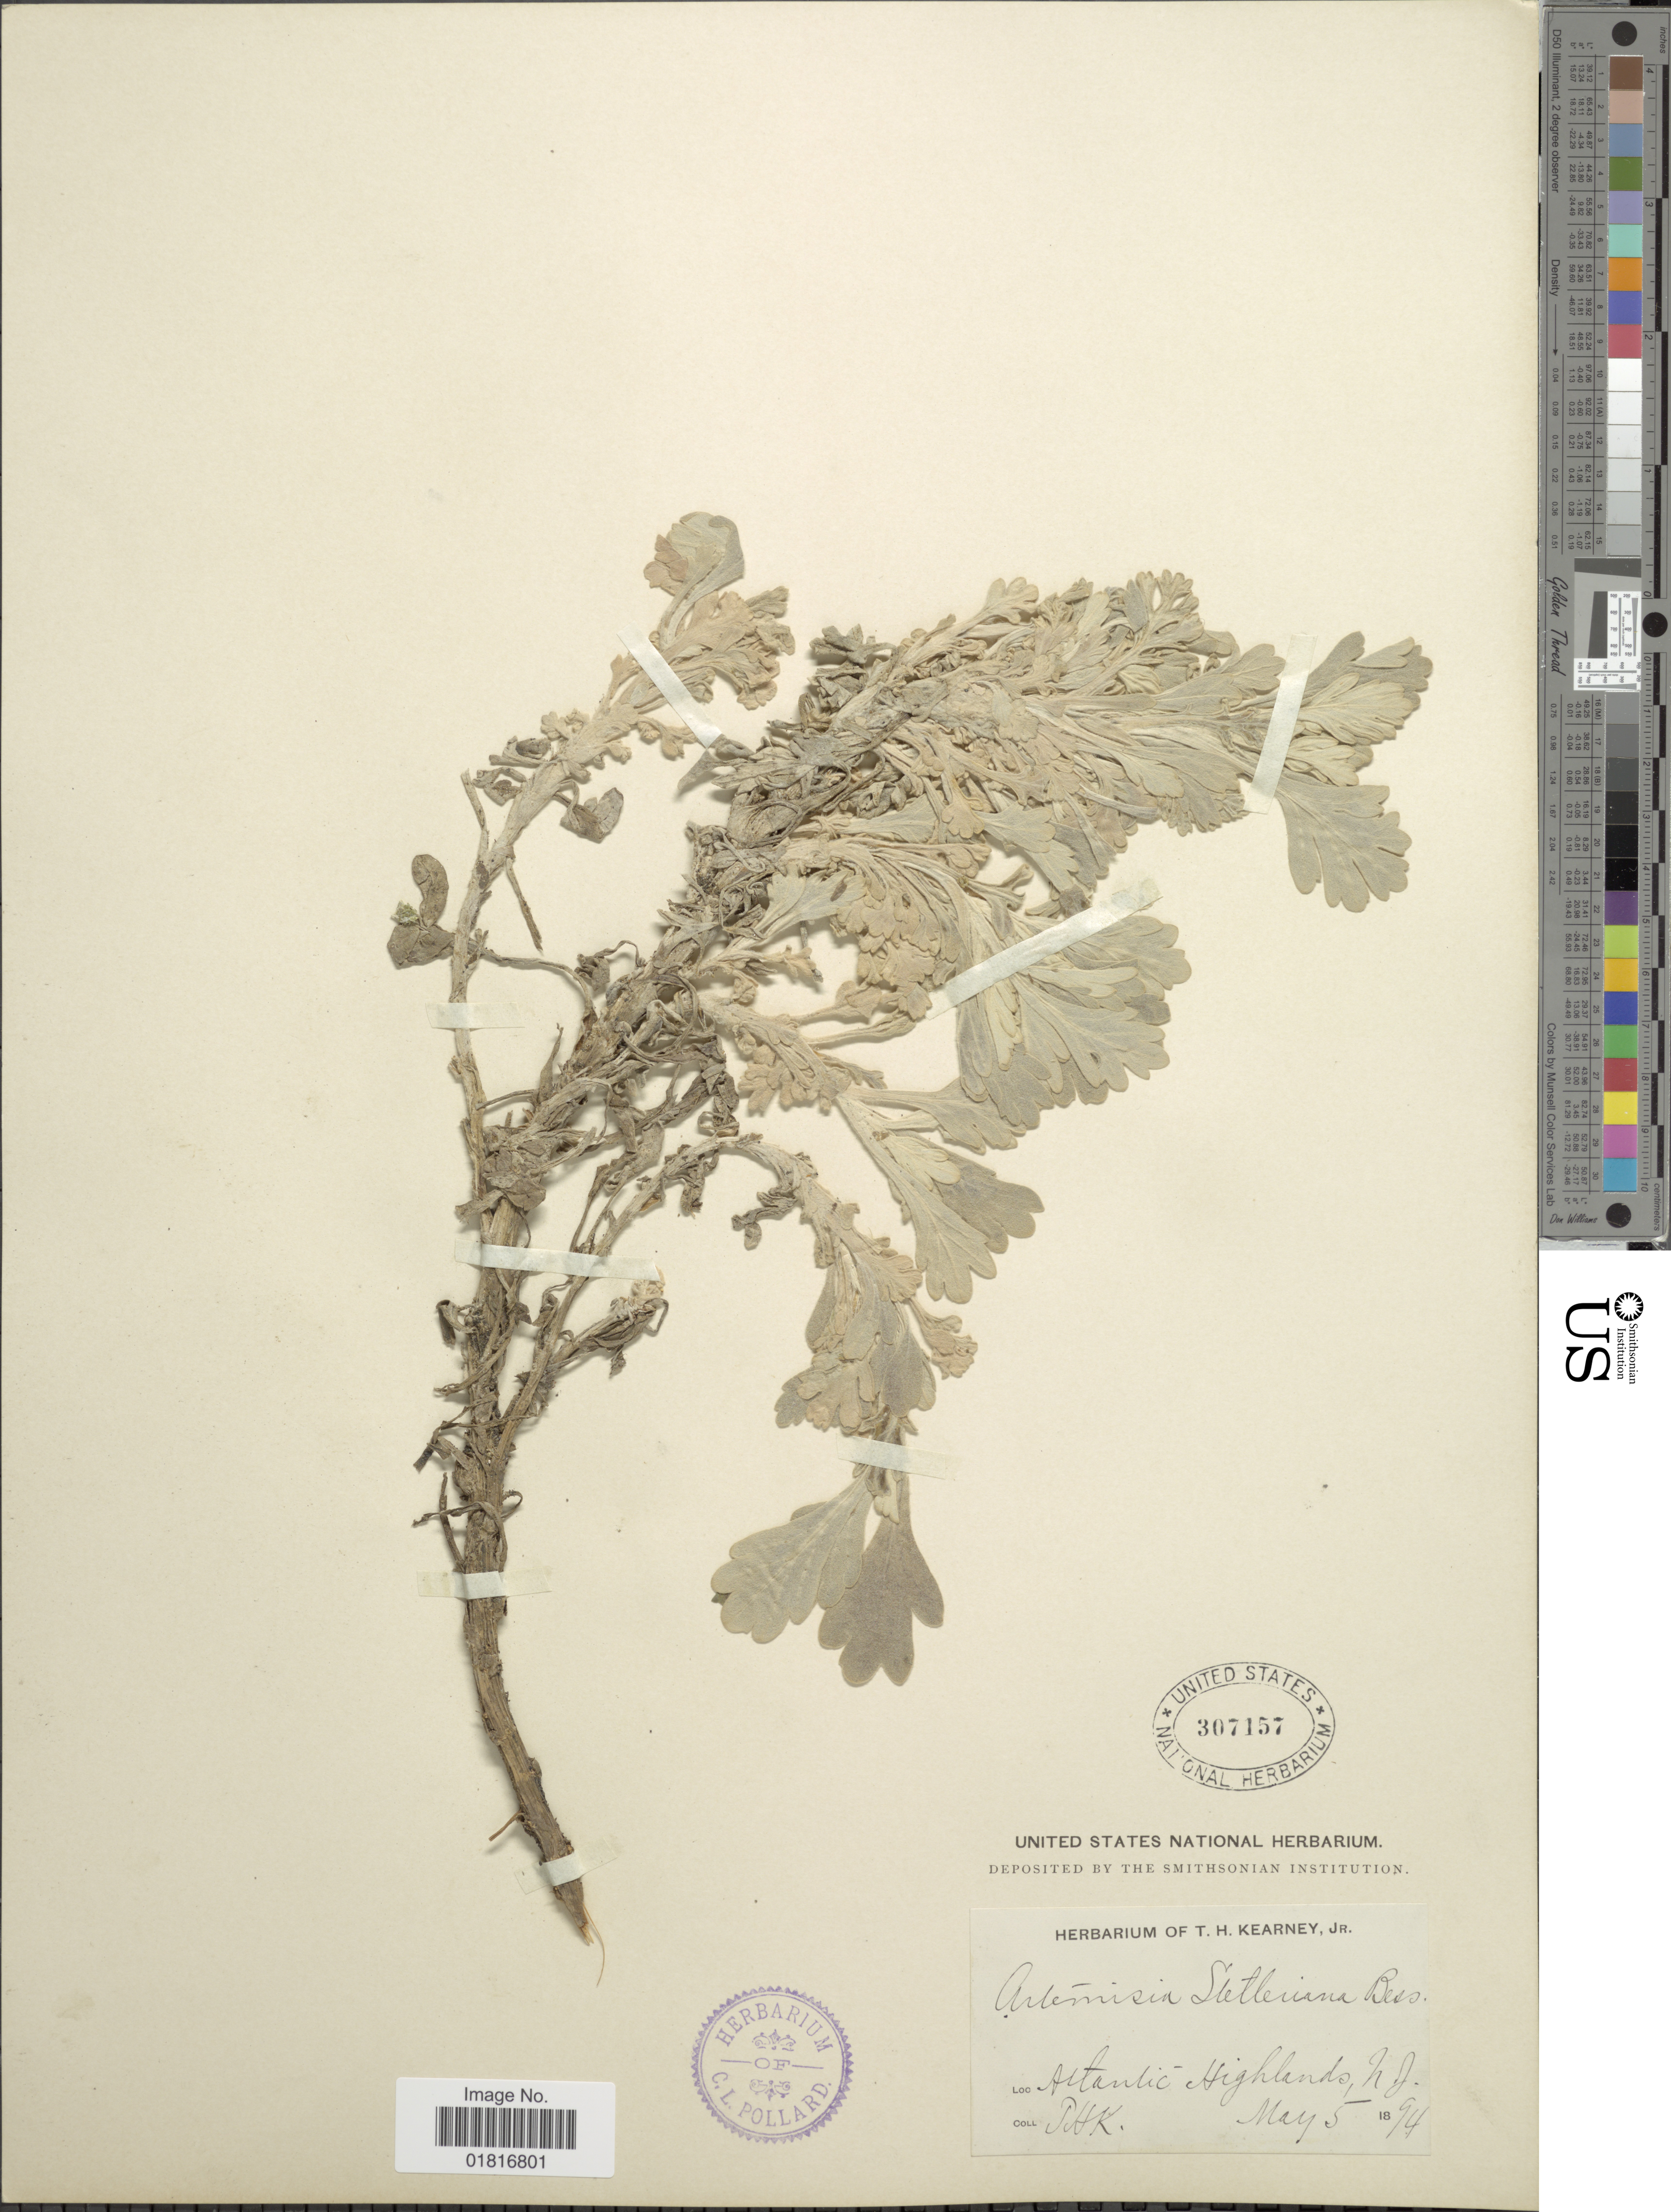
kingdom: Plantae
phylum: Tracheophyta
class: Magnoliopsida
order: Asterales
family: Asteraceae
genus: Artemisia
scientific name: Artemisia stelleriana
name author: Besser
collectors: T. H. Kearney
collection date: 1894-05-05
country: United States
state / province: New Jersey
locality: Atlantic Highlands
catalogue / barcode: US 307157